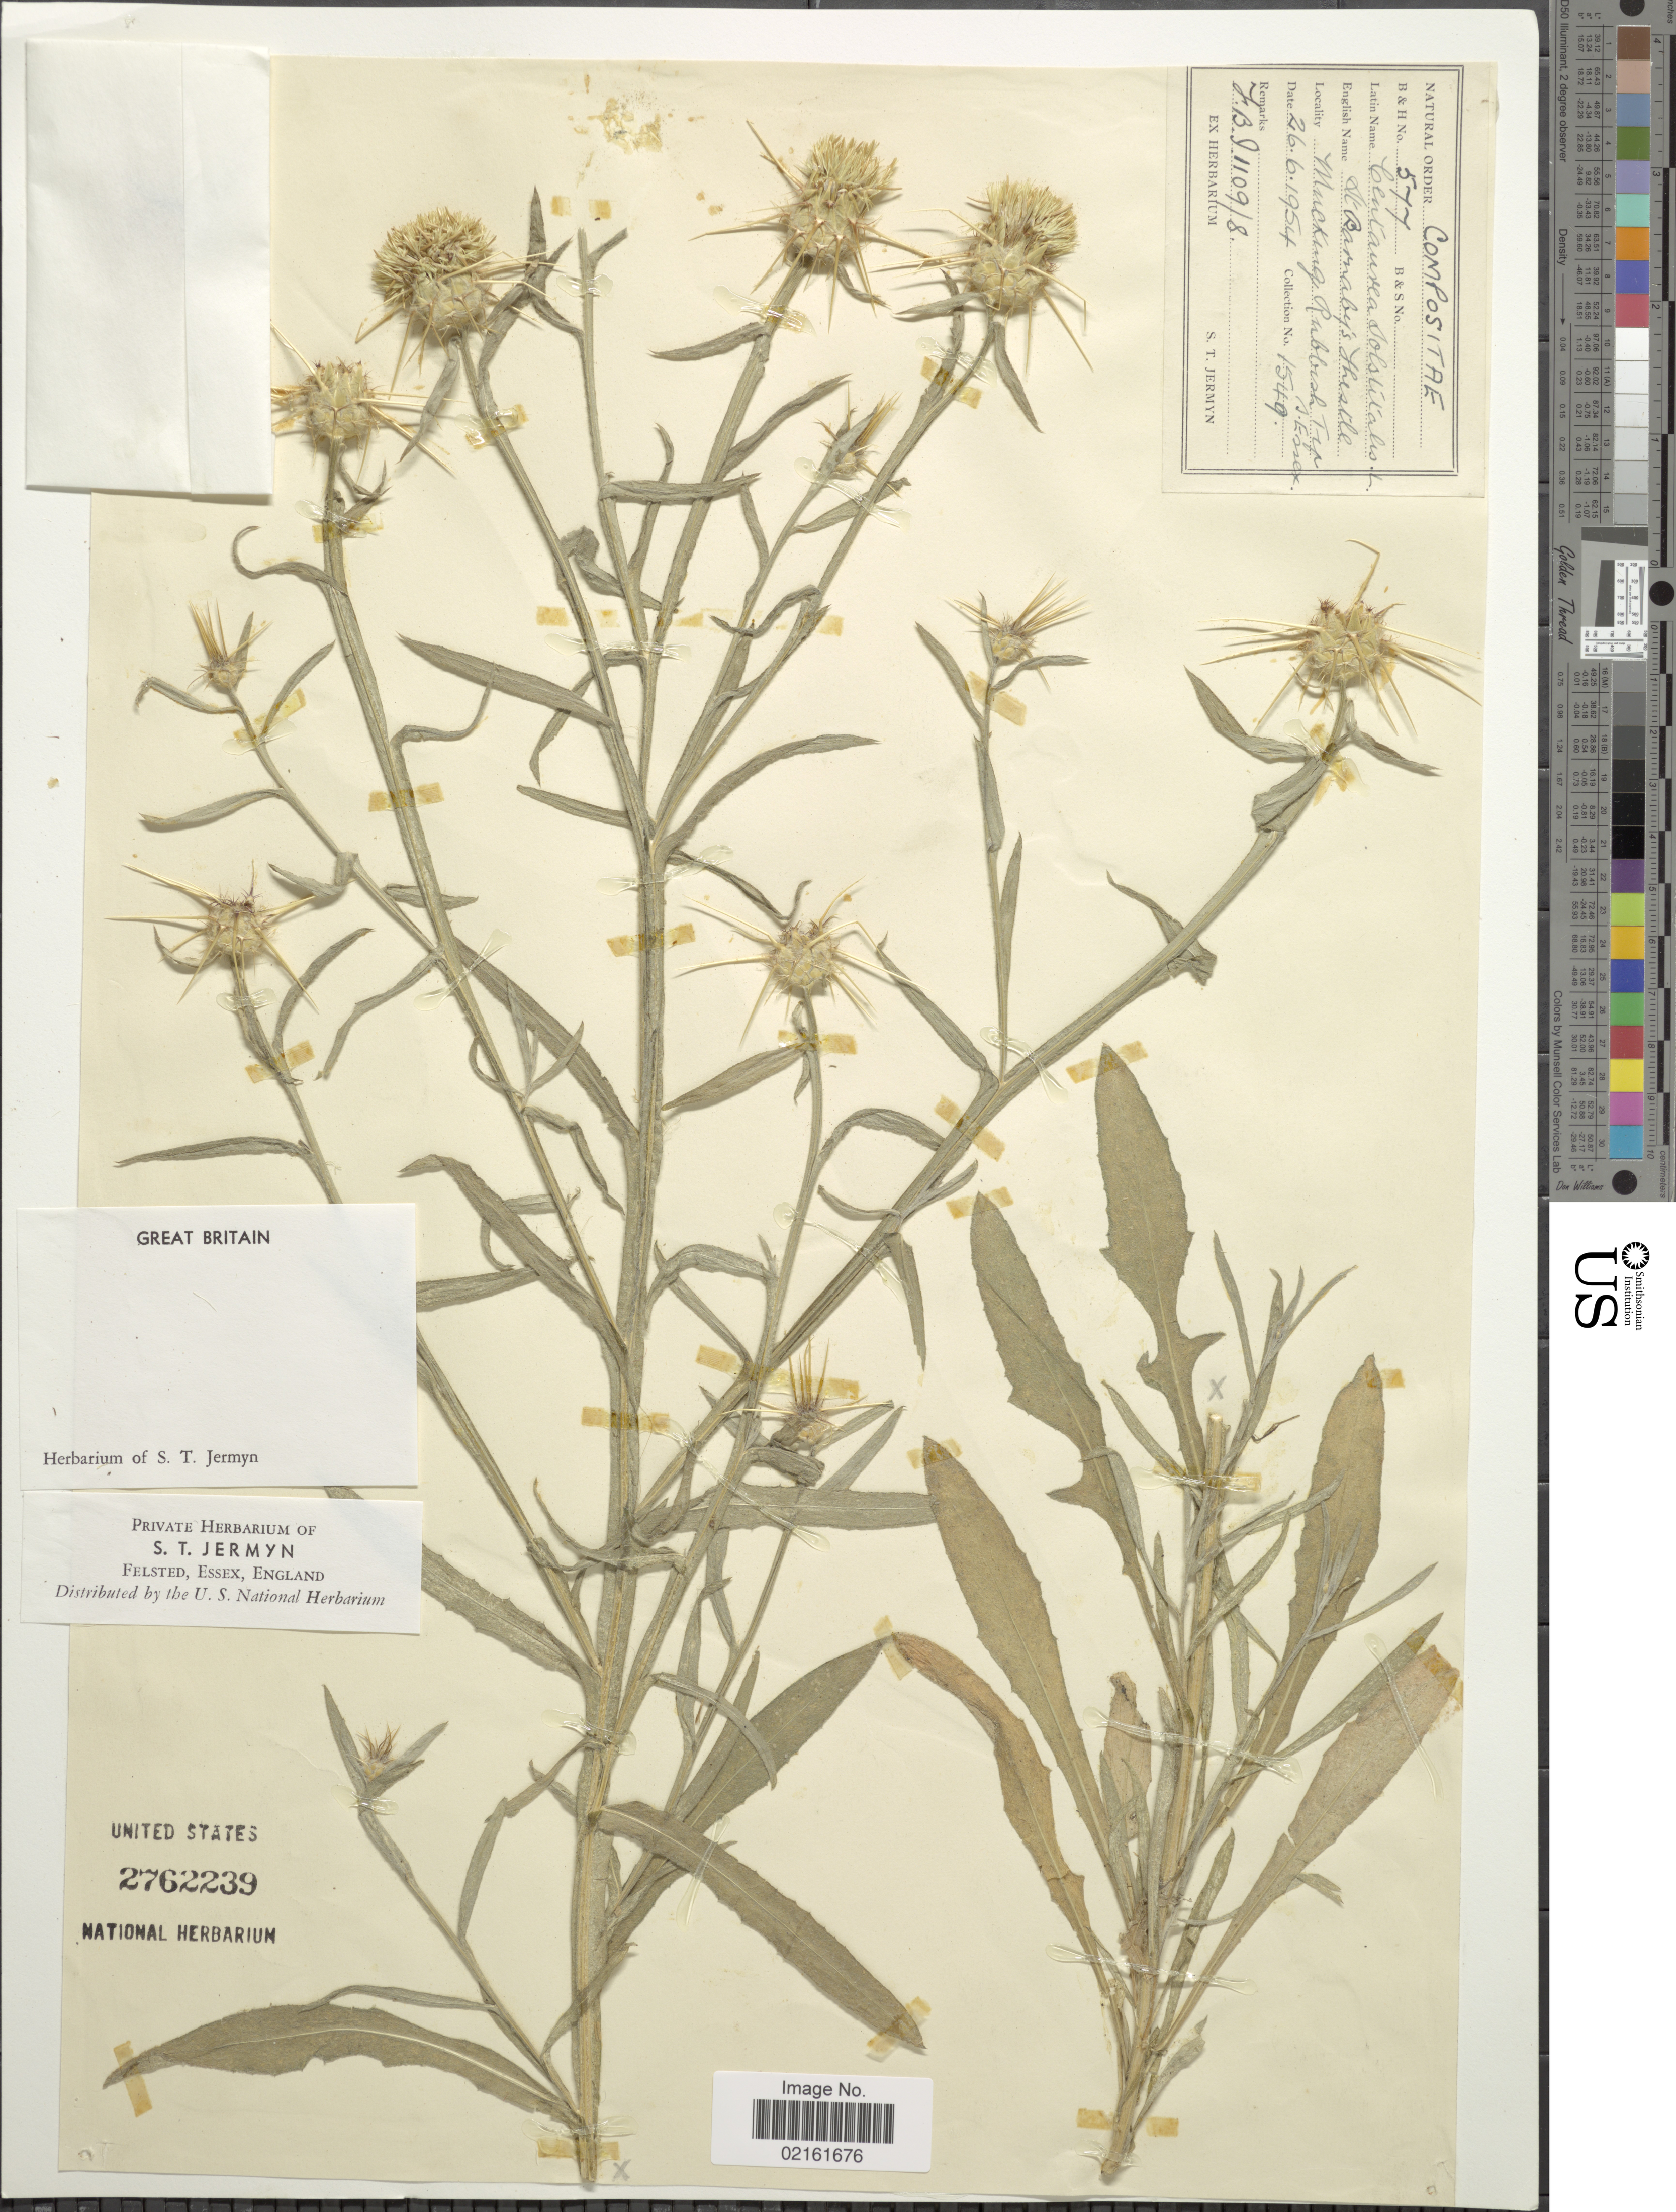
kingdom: Plantae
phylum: Tracheophyta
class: Magnoliopsida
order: Asterales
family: Asteraceae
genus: Centaurea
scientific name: Centaurea solstitialis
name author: L.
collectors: ex herb. S. T. Jermyn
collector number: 1549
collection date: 1954-06-26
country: United Kingdom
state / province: England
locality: Mucking Rubbish Tep. S. Essex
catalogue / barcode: US 2762239